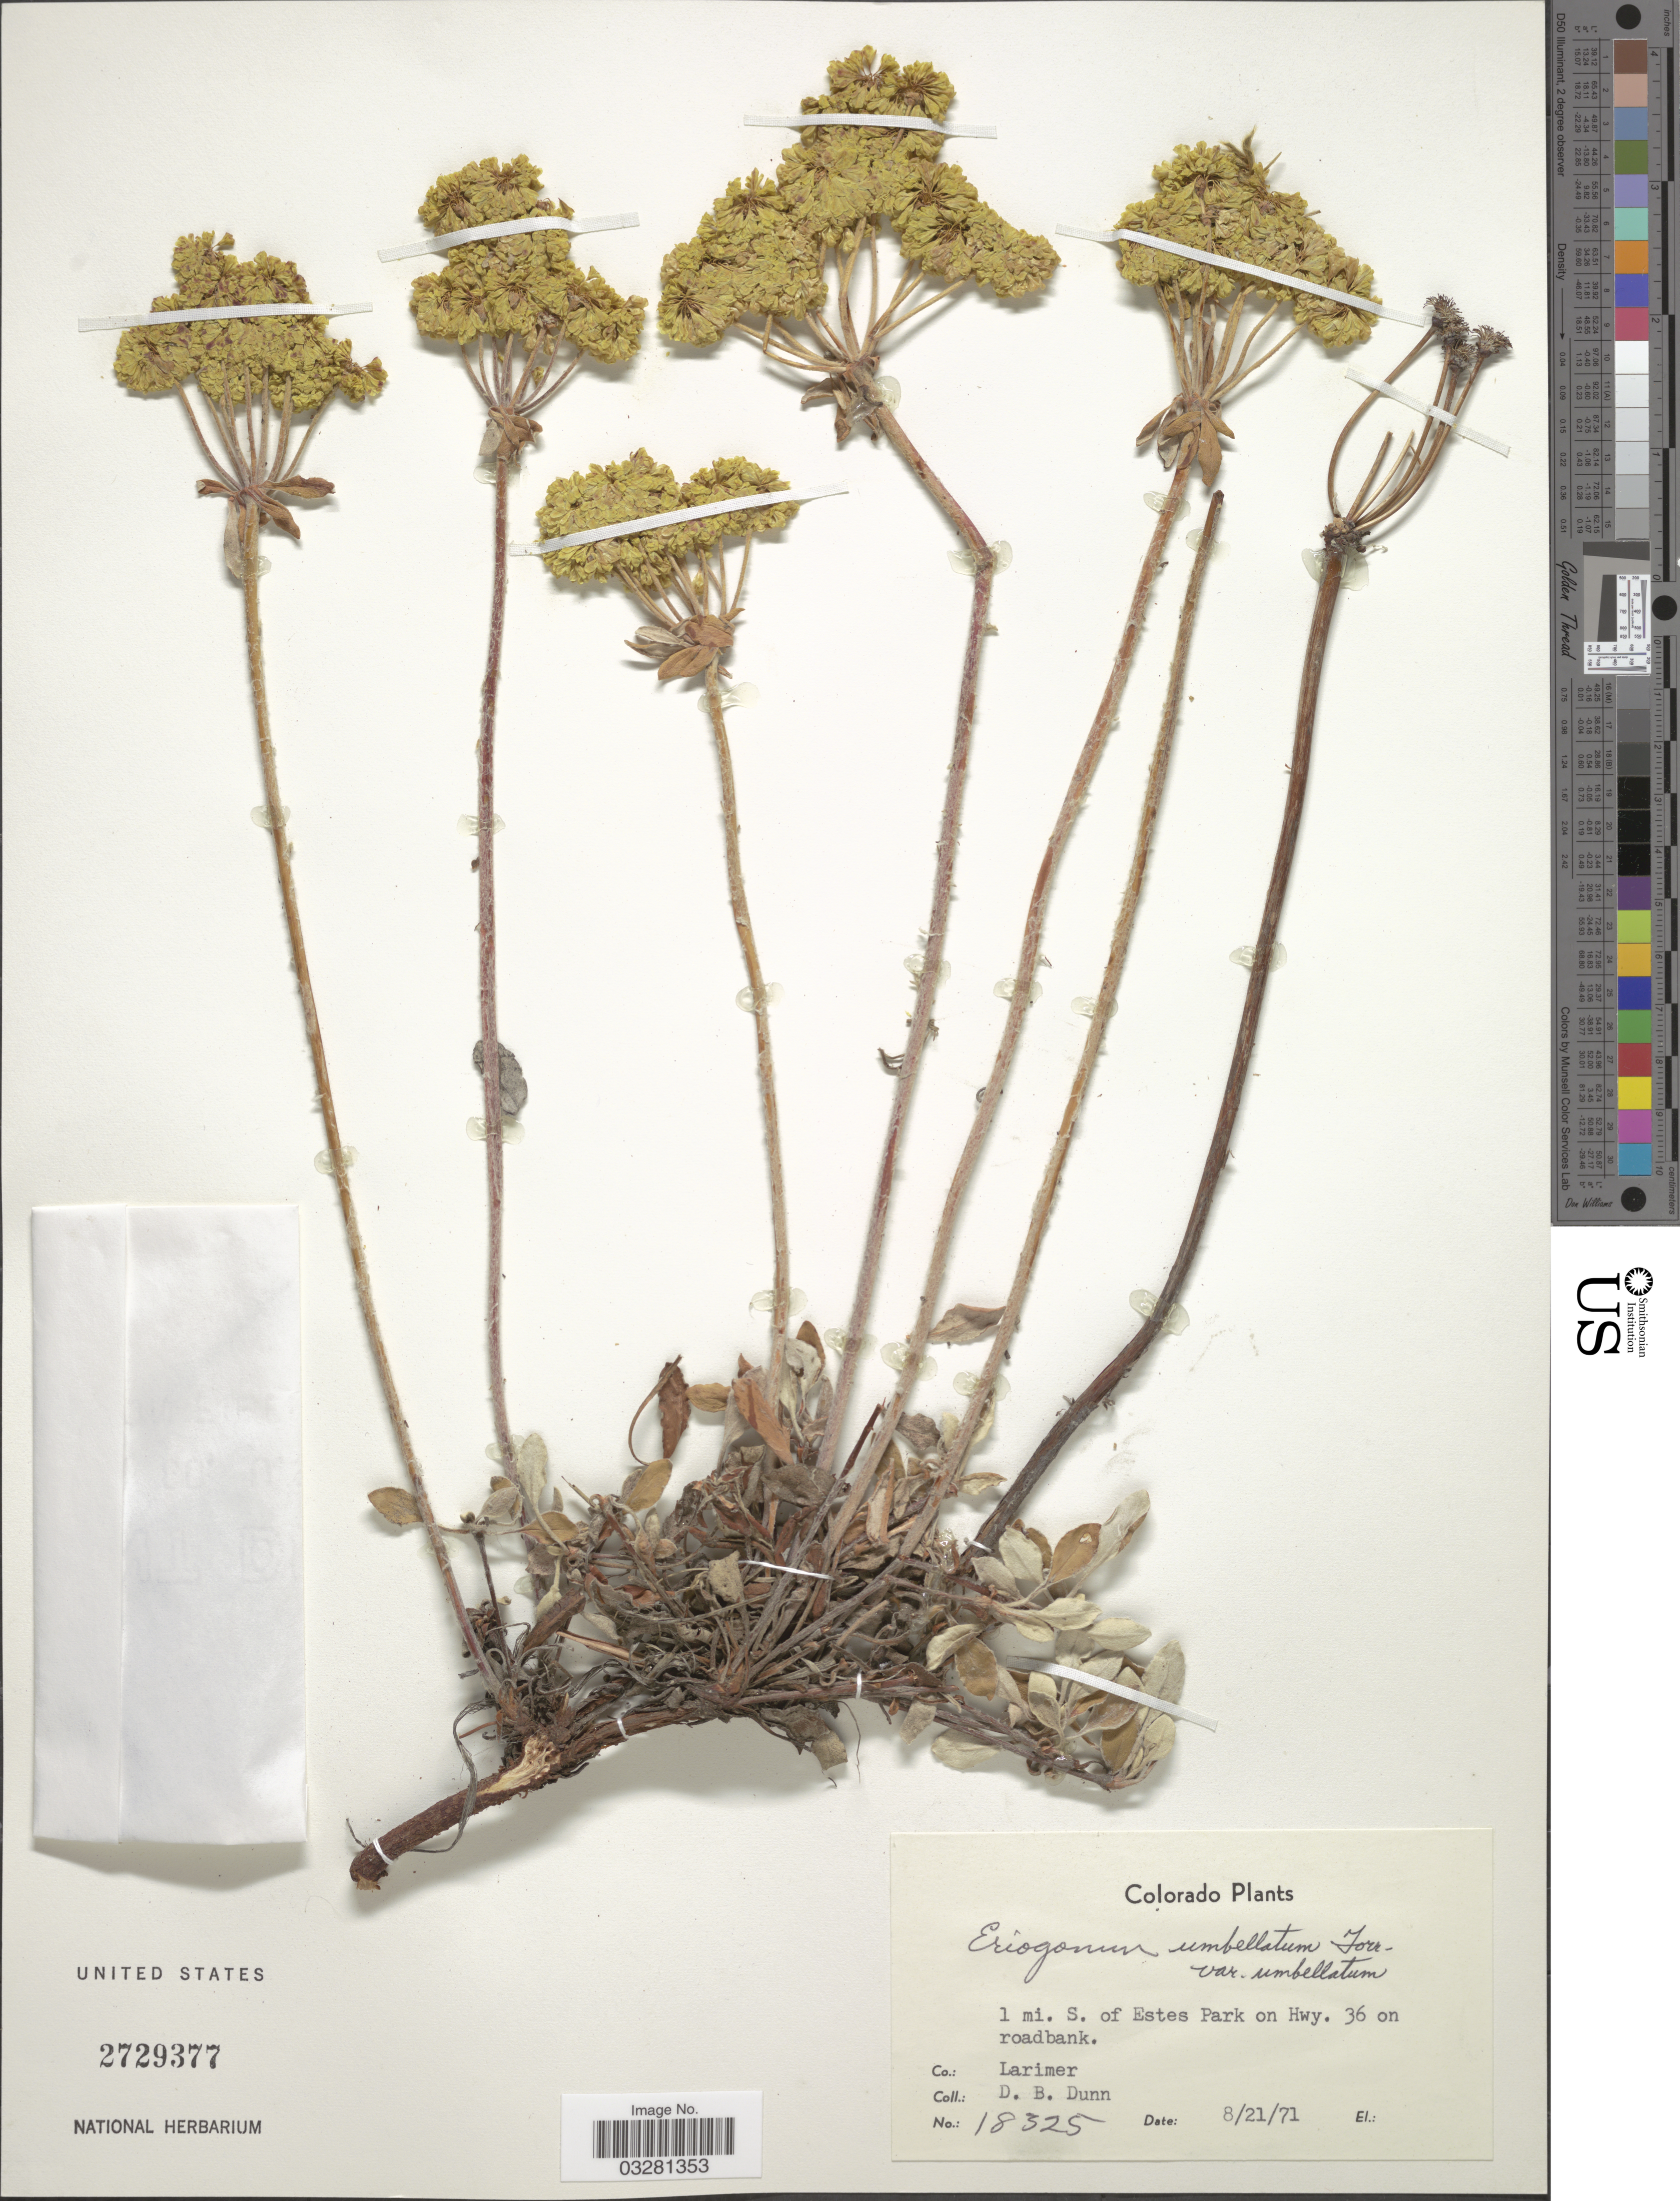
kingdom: Plantae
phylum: Tracheophyta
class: Magnoliopsida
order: Caryophyllales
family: Polygonaceae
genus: Eriogonum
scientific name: Eriogonum umbellatum var. umbellatum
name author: Torr.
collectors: D. B. Dunn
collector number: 18325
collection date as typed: Transcribed d/m/y: 21/8/71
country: United States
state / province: Colorado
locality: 1 mi. S. of Estes Park on Hwy. 36 on roadbank. Co.: Larimer.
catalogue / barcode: US 2729377